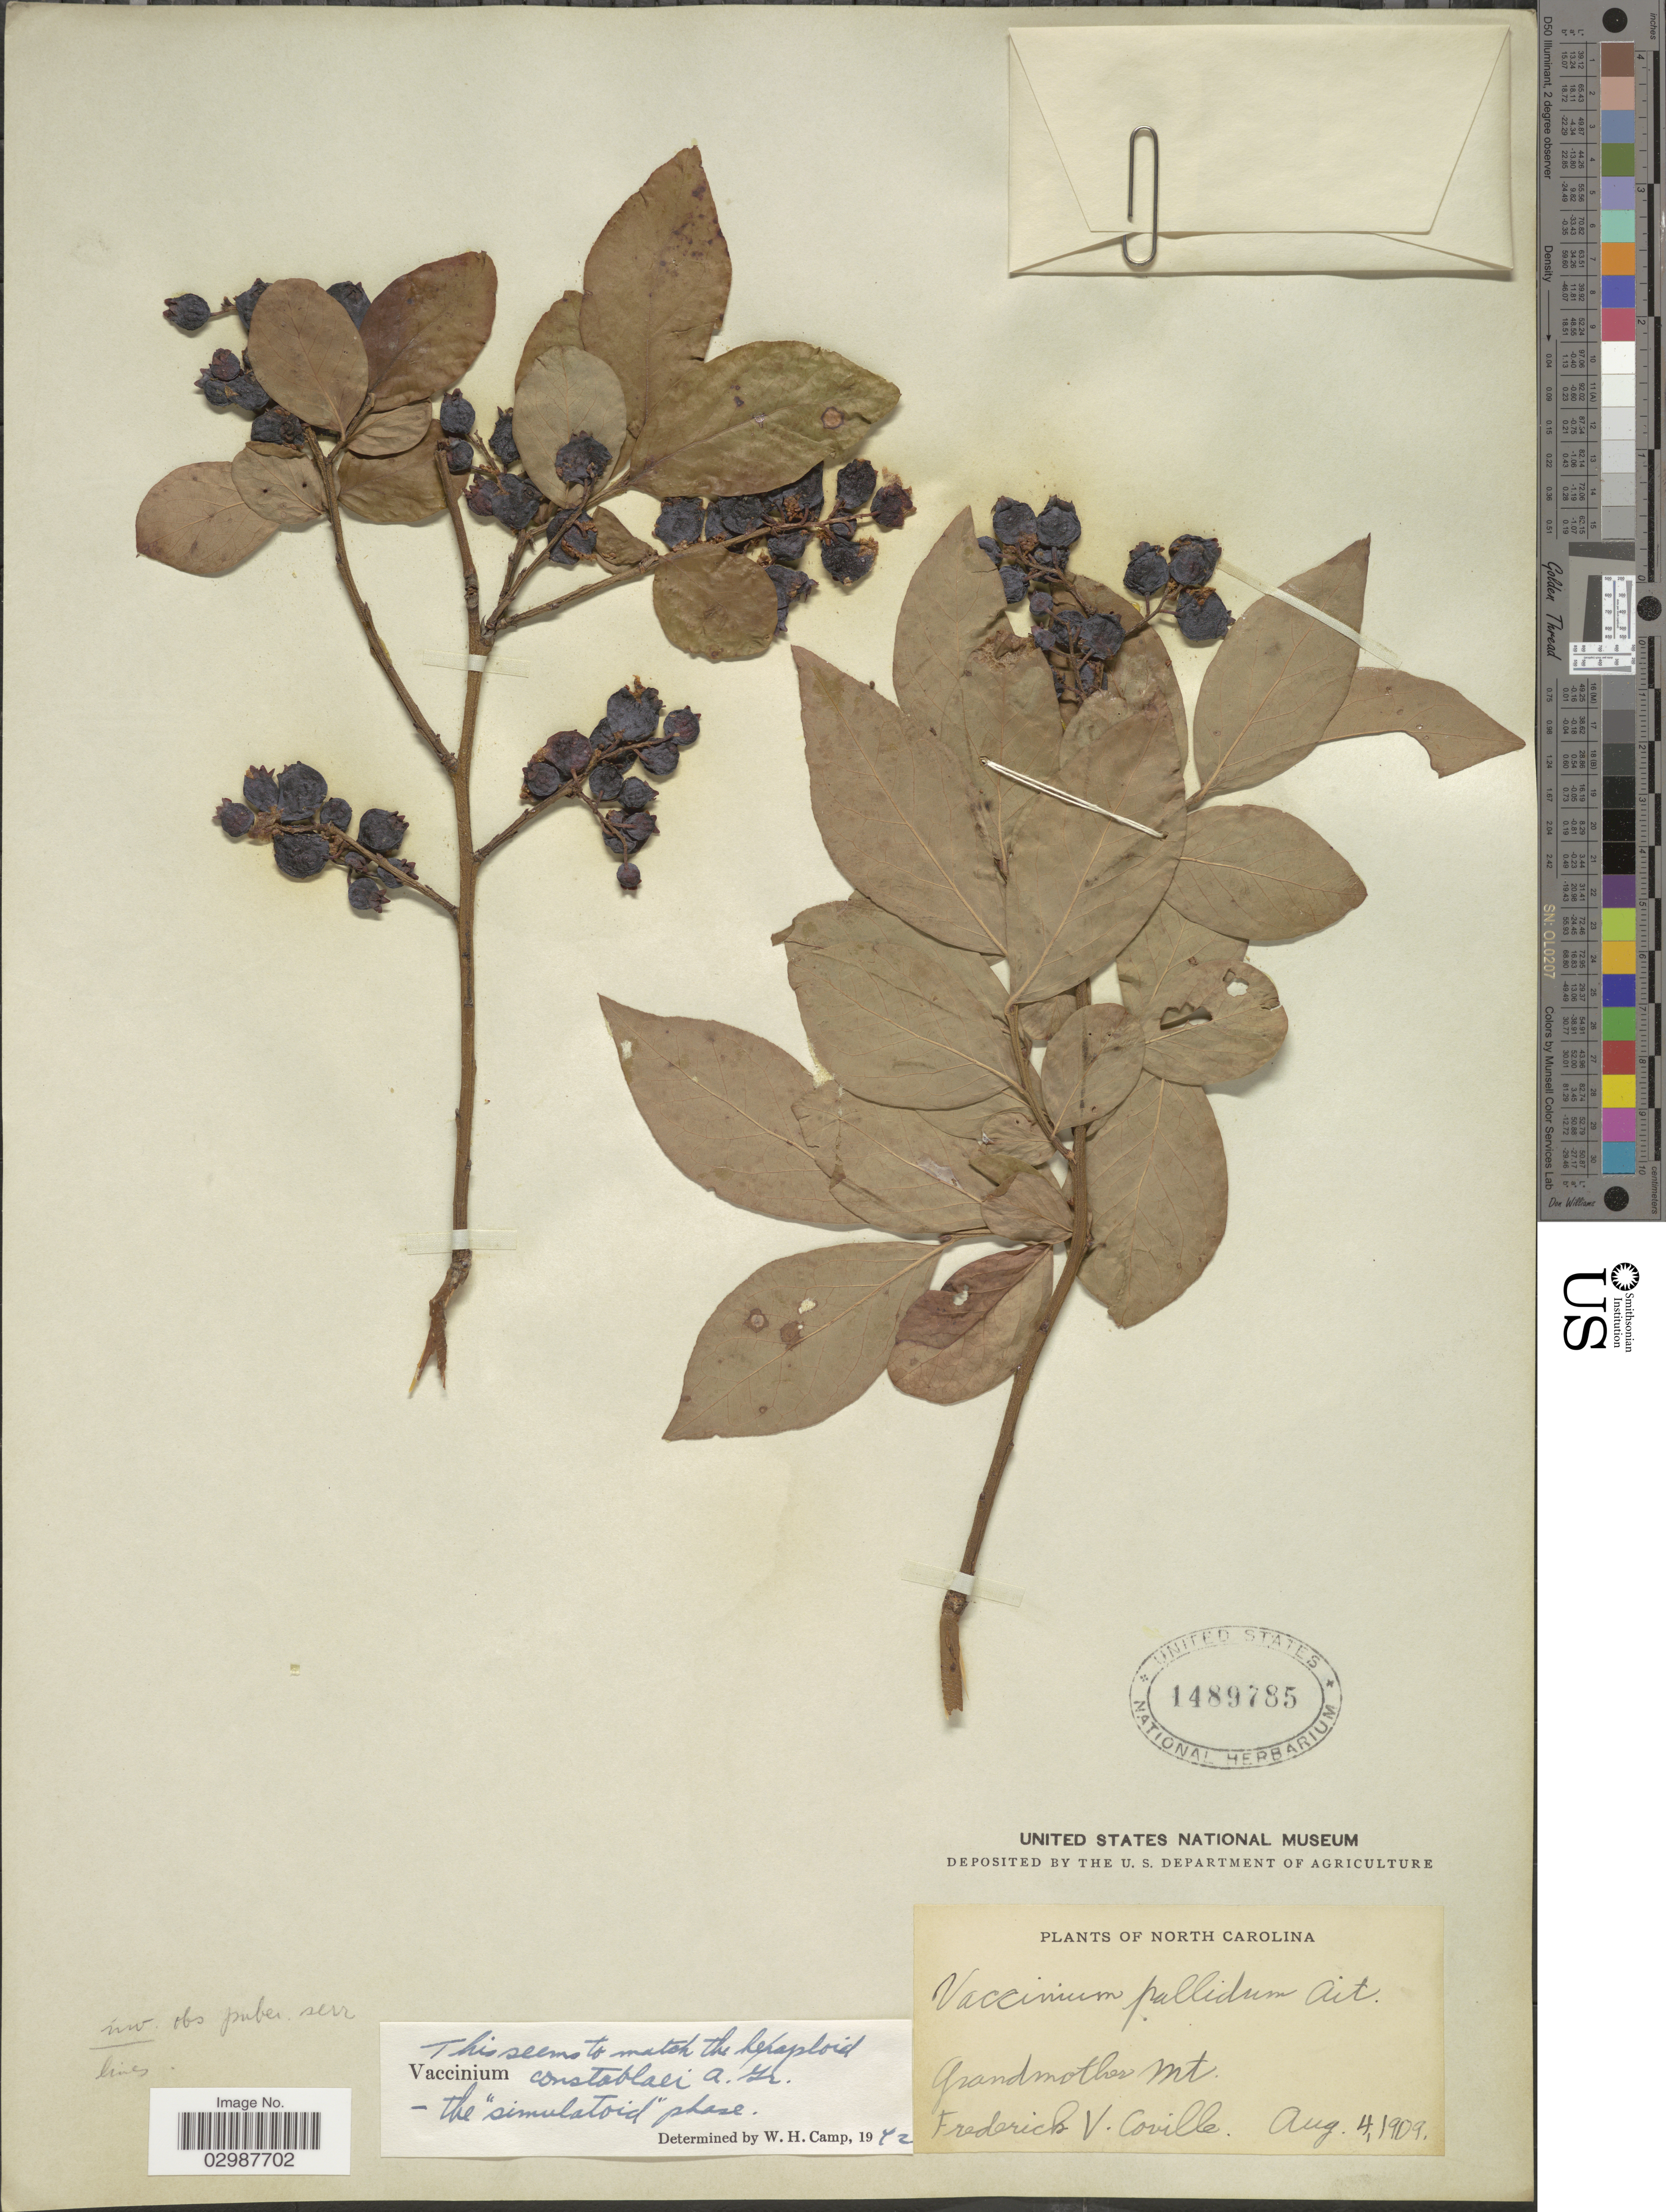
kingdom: Plantae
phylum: Tracheophyta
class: Magnoliopsida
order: Ericales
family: Ericaceae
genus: Vaccinium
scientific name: Vaccinium constablaei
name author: A. Gray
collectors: F. V. Coville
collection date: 1909-08-04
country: United States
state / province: North Carolina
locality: Grandmother Mt.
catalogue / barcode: US 1489785